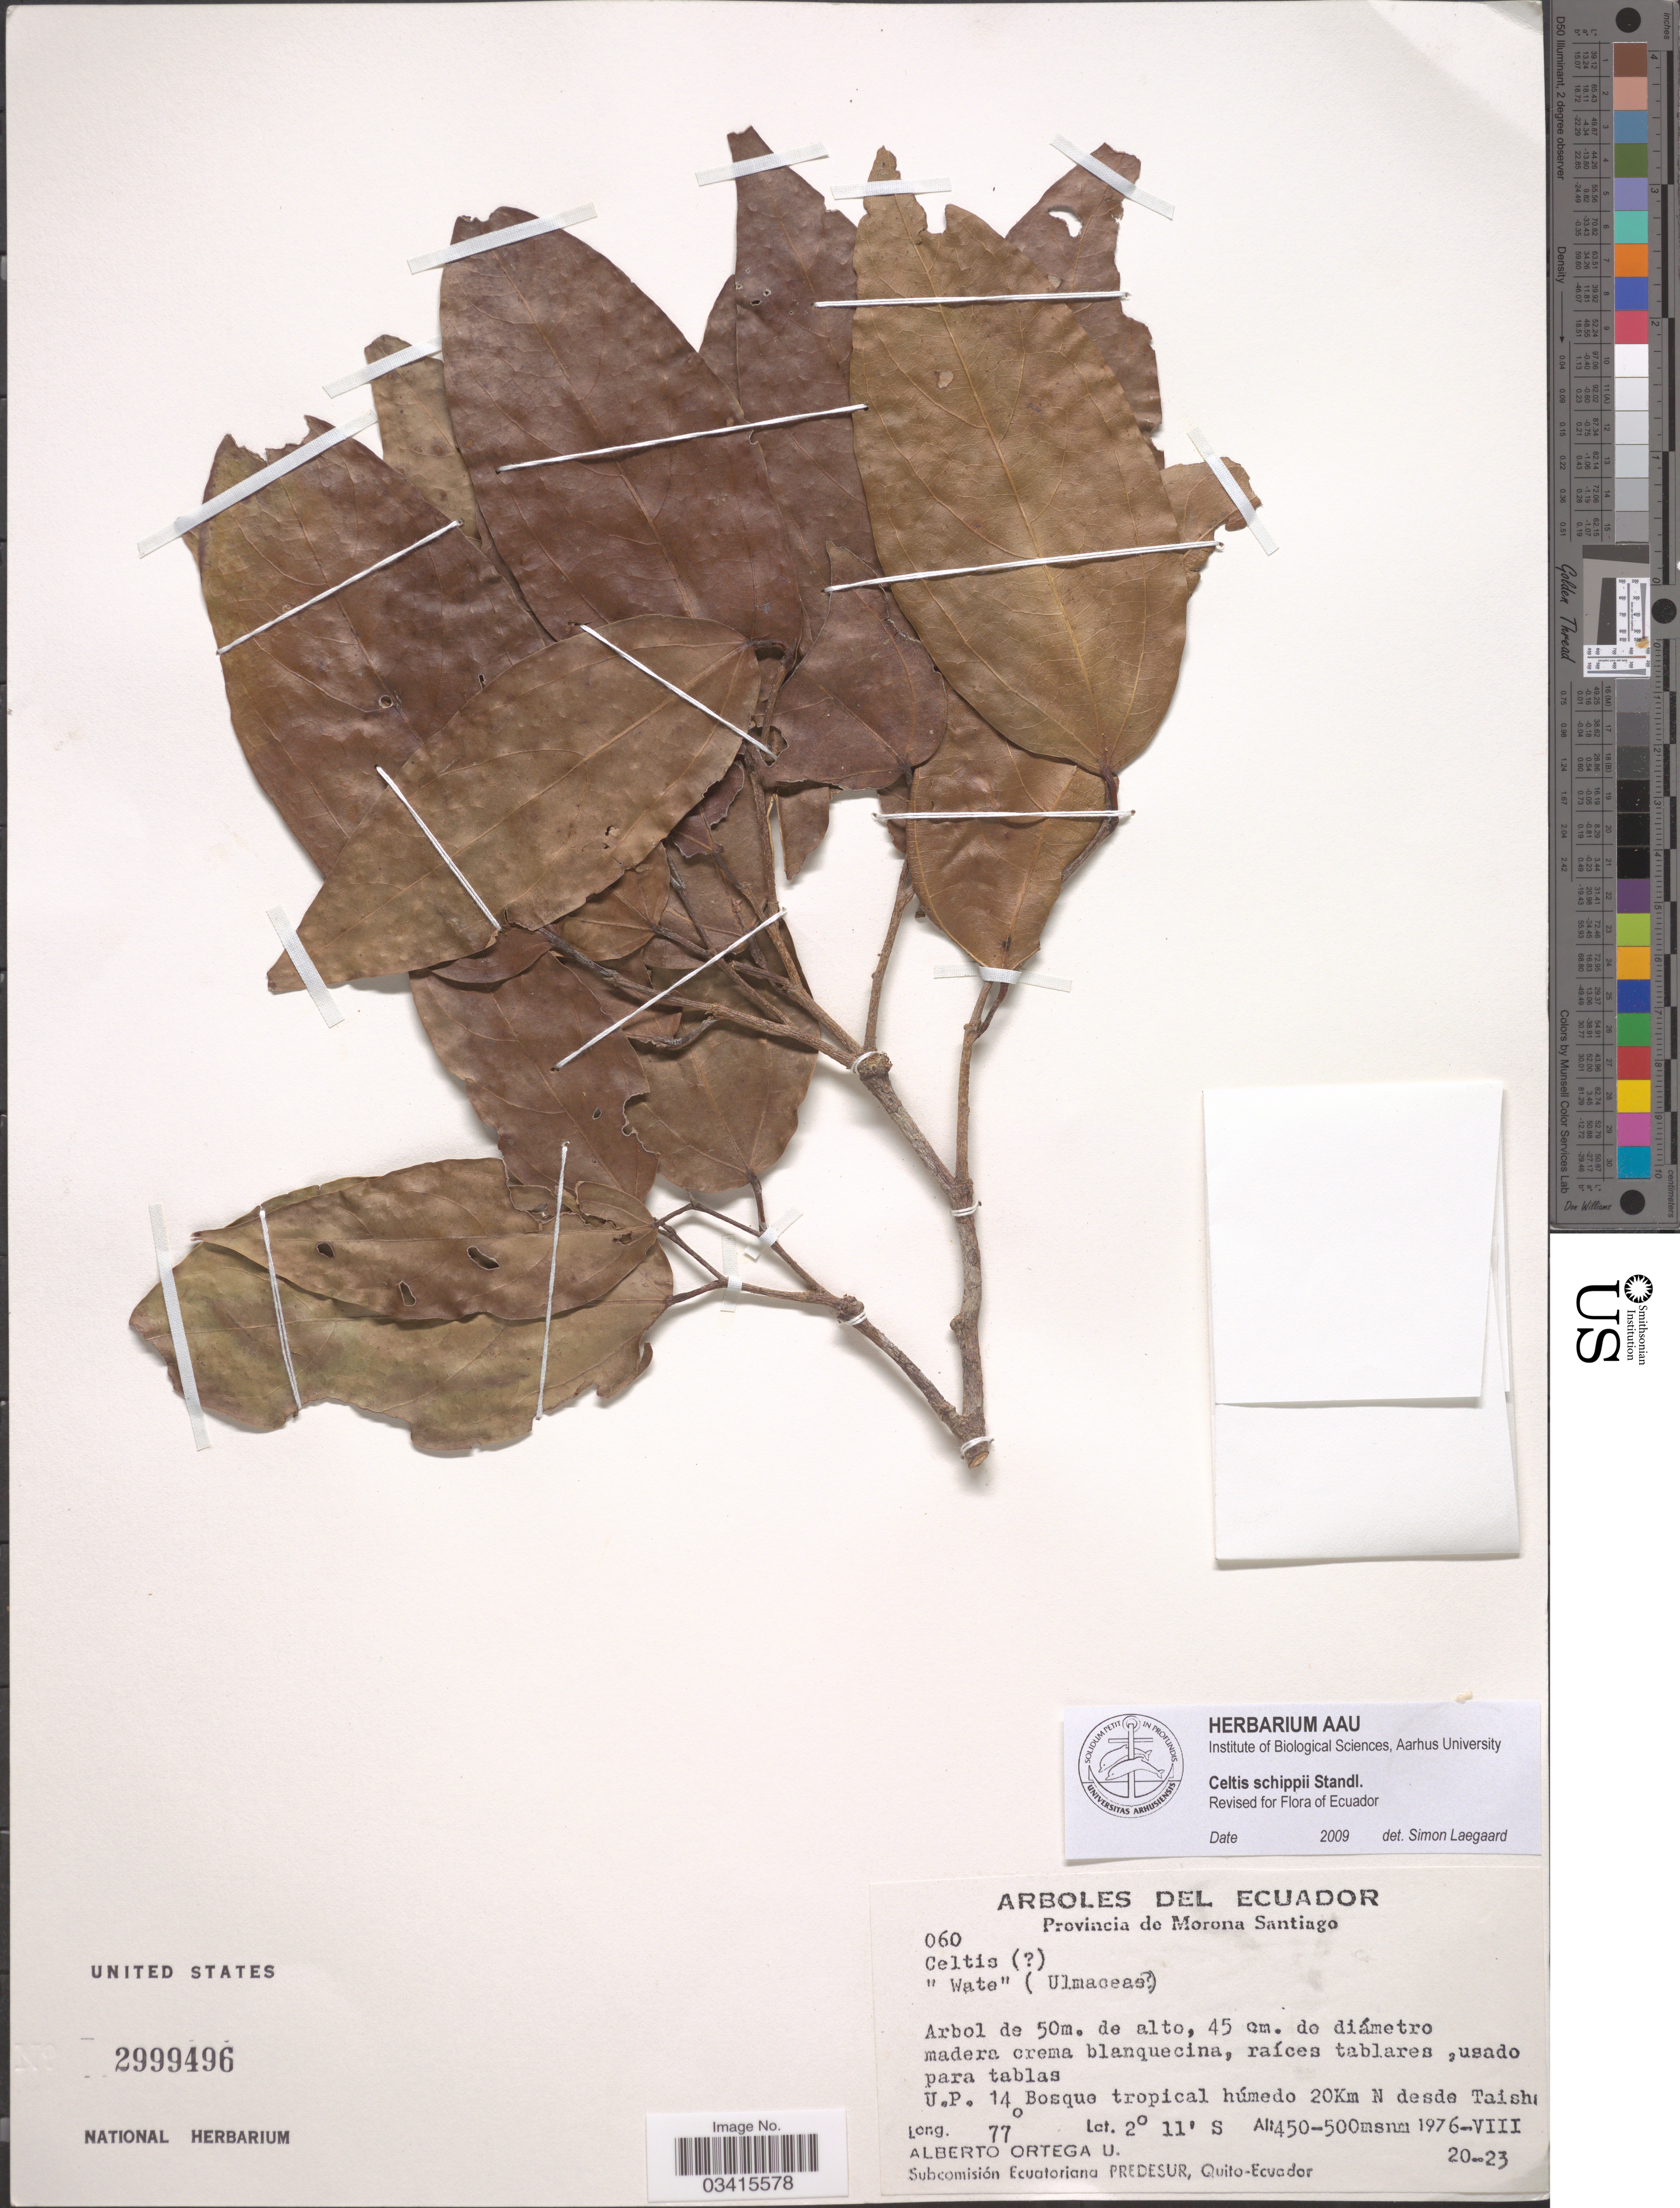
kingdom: Plantae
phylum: Tracheophyta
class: Magnoliopsida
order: Rosales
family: Cannabaceae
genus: Celtis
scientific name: Celtis schippii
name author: Standl.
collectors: A. T. Ortega U.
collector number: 060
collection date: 1976-08-20/1976-08-23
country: Ecuador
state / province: Morona-Santiago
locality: U.P. 14 Bosque tropical húmedo 20Km N desde Taishu.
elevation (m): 450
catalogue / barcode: US 2999496